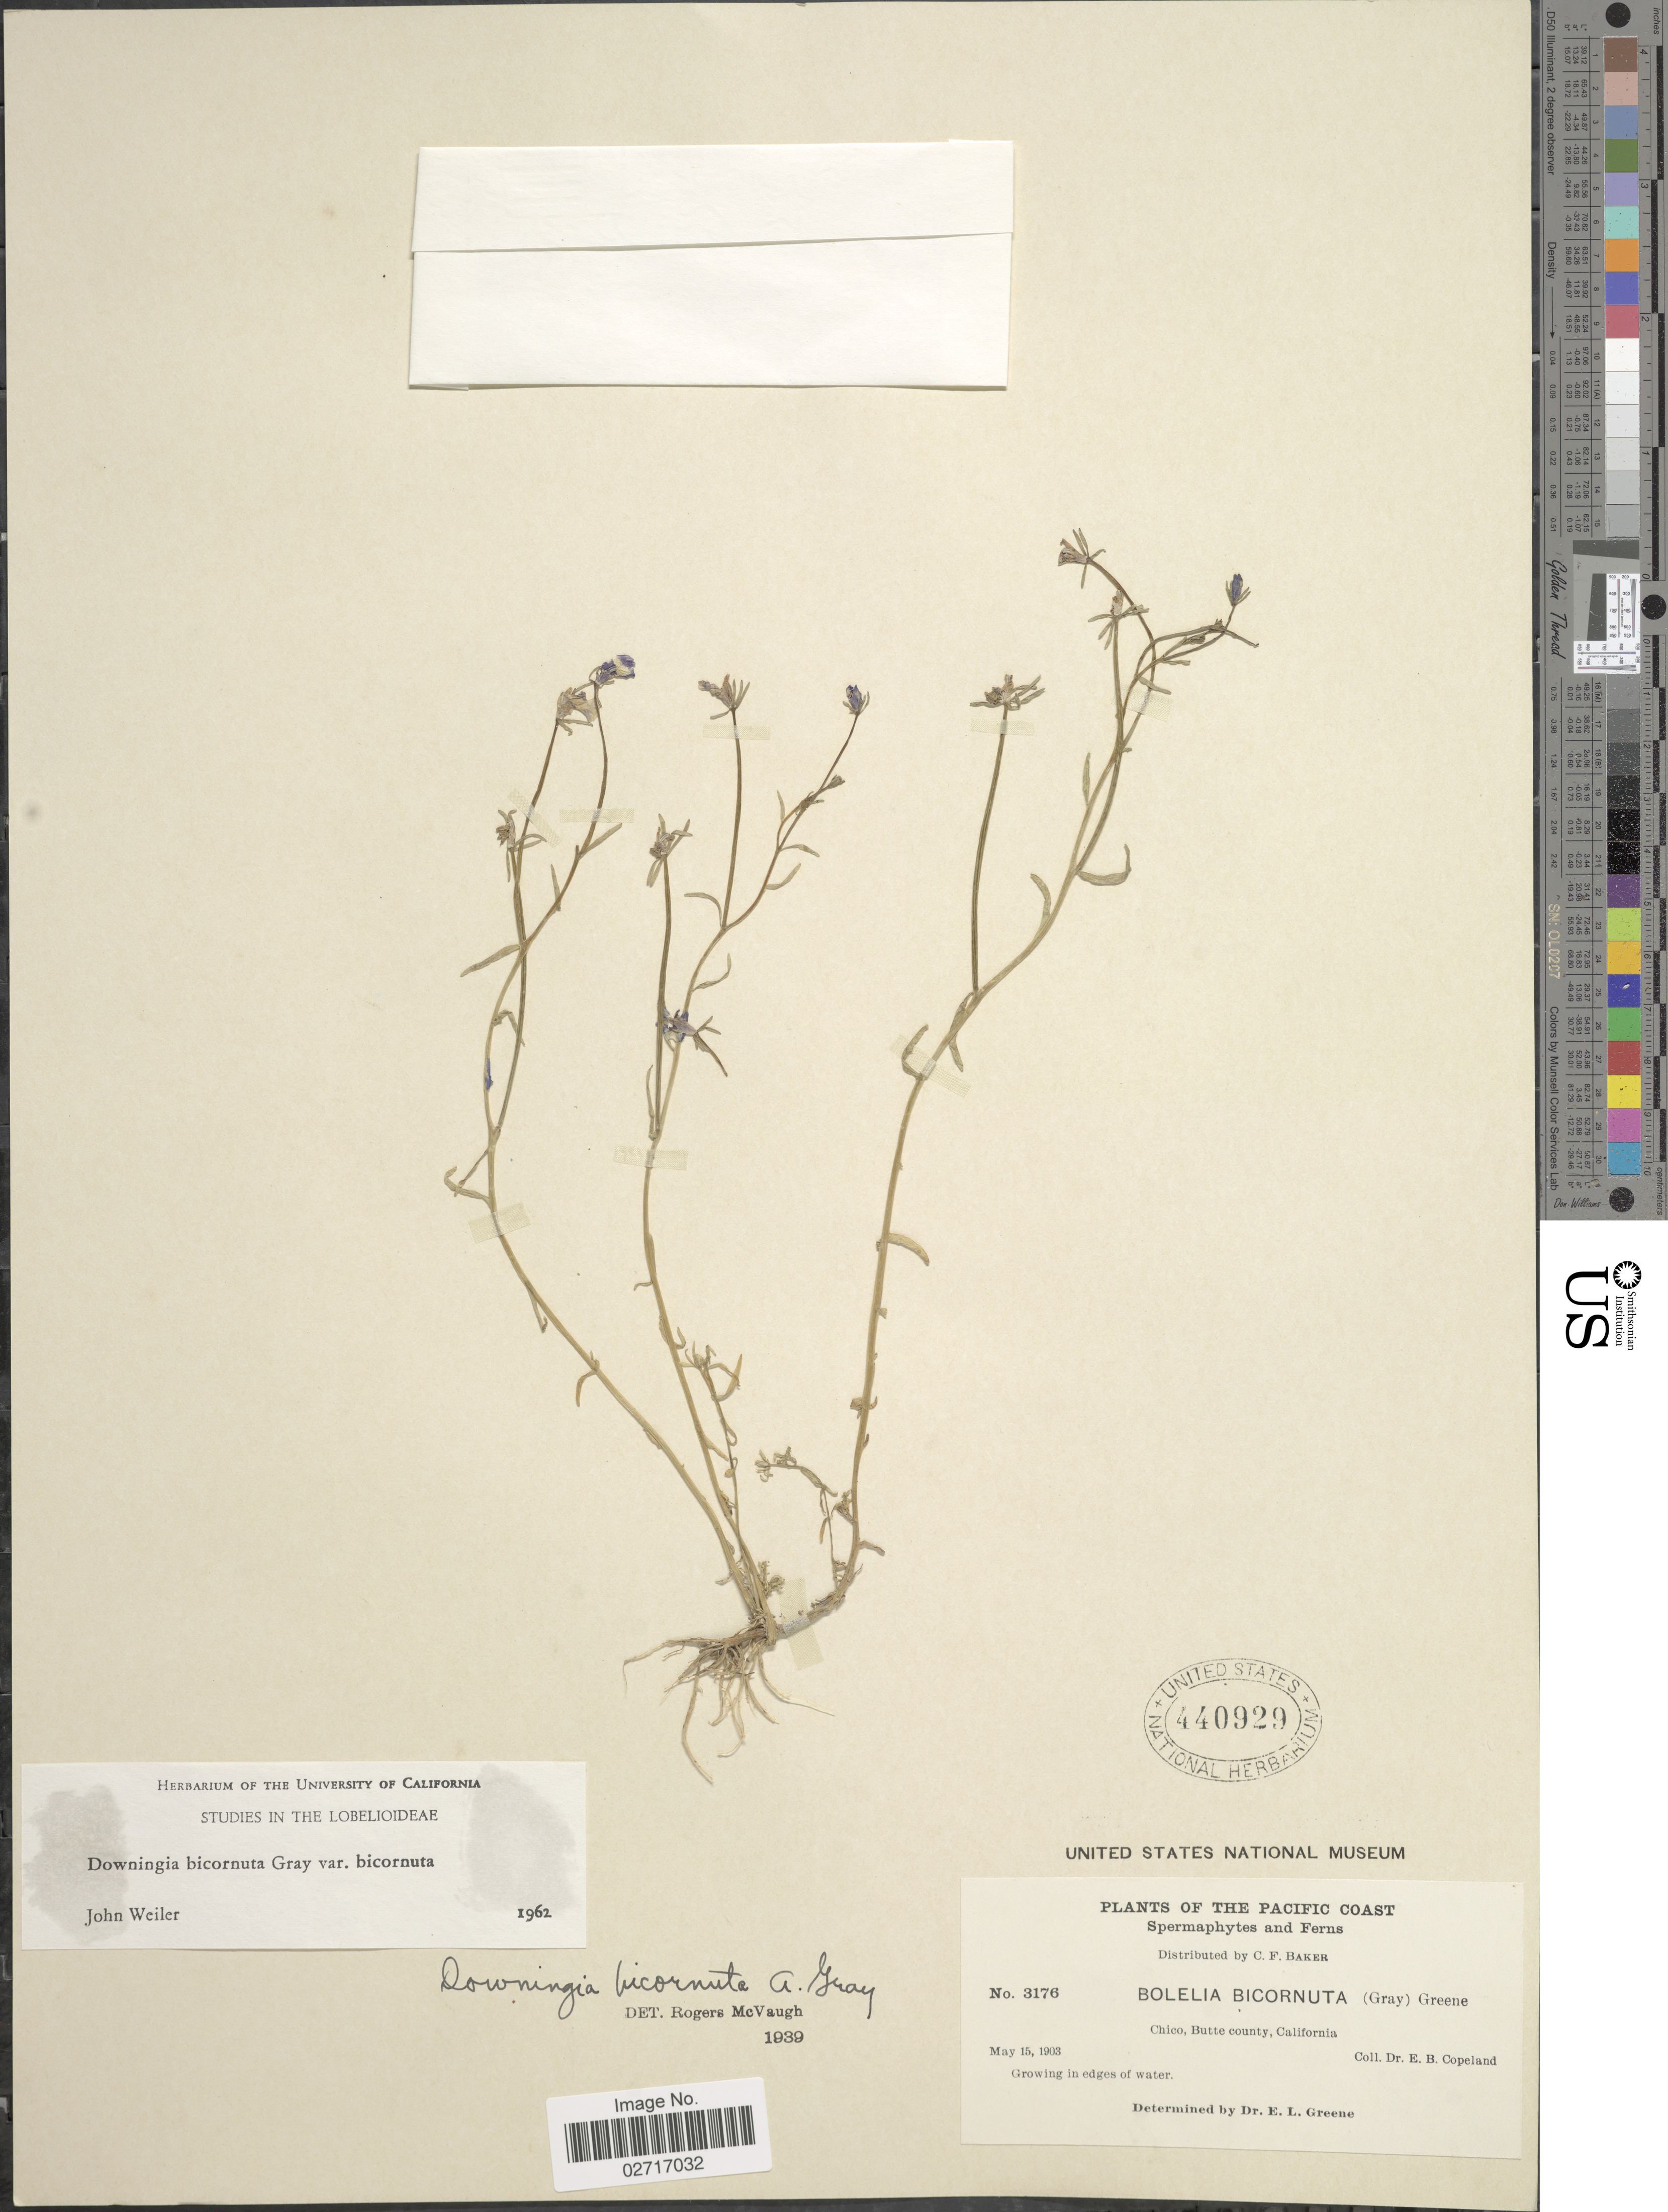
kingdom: Plantae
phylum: Tracheophyta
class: Magnoliopsida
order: Asterales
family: Campanulaceae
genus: Downingia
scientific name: Downingia bicornuta var. bicornuta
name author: A. Gray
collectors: E. B. Copeland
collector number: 3176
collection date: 1903-05-15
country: United States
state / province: California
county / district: Butte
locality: The Pacific Coast. Chico, Butte County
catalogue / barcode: US 440929